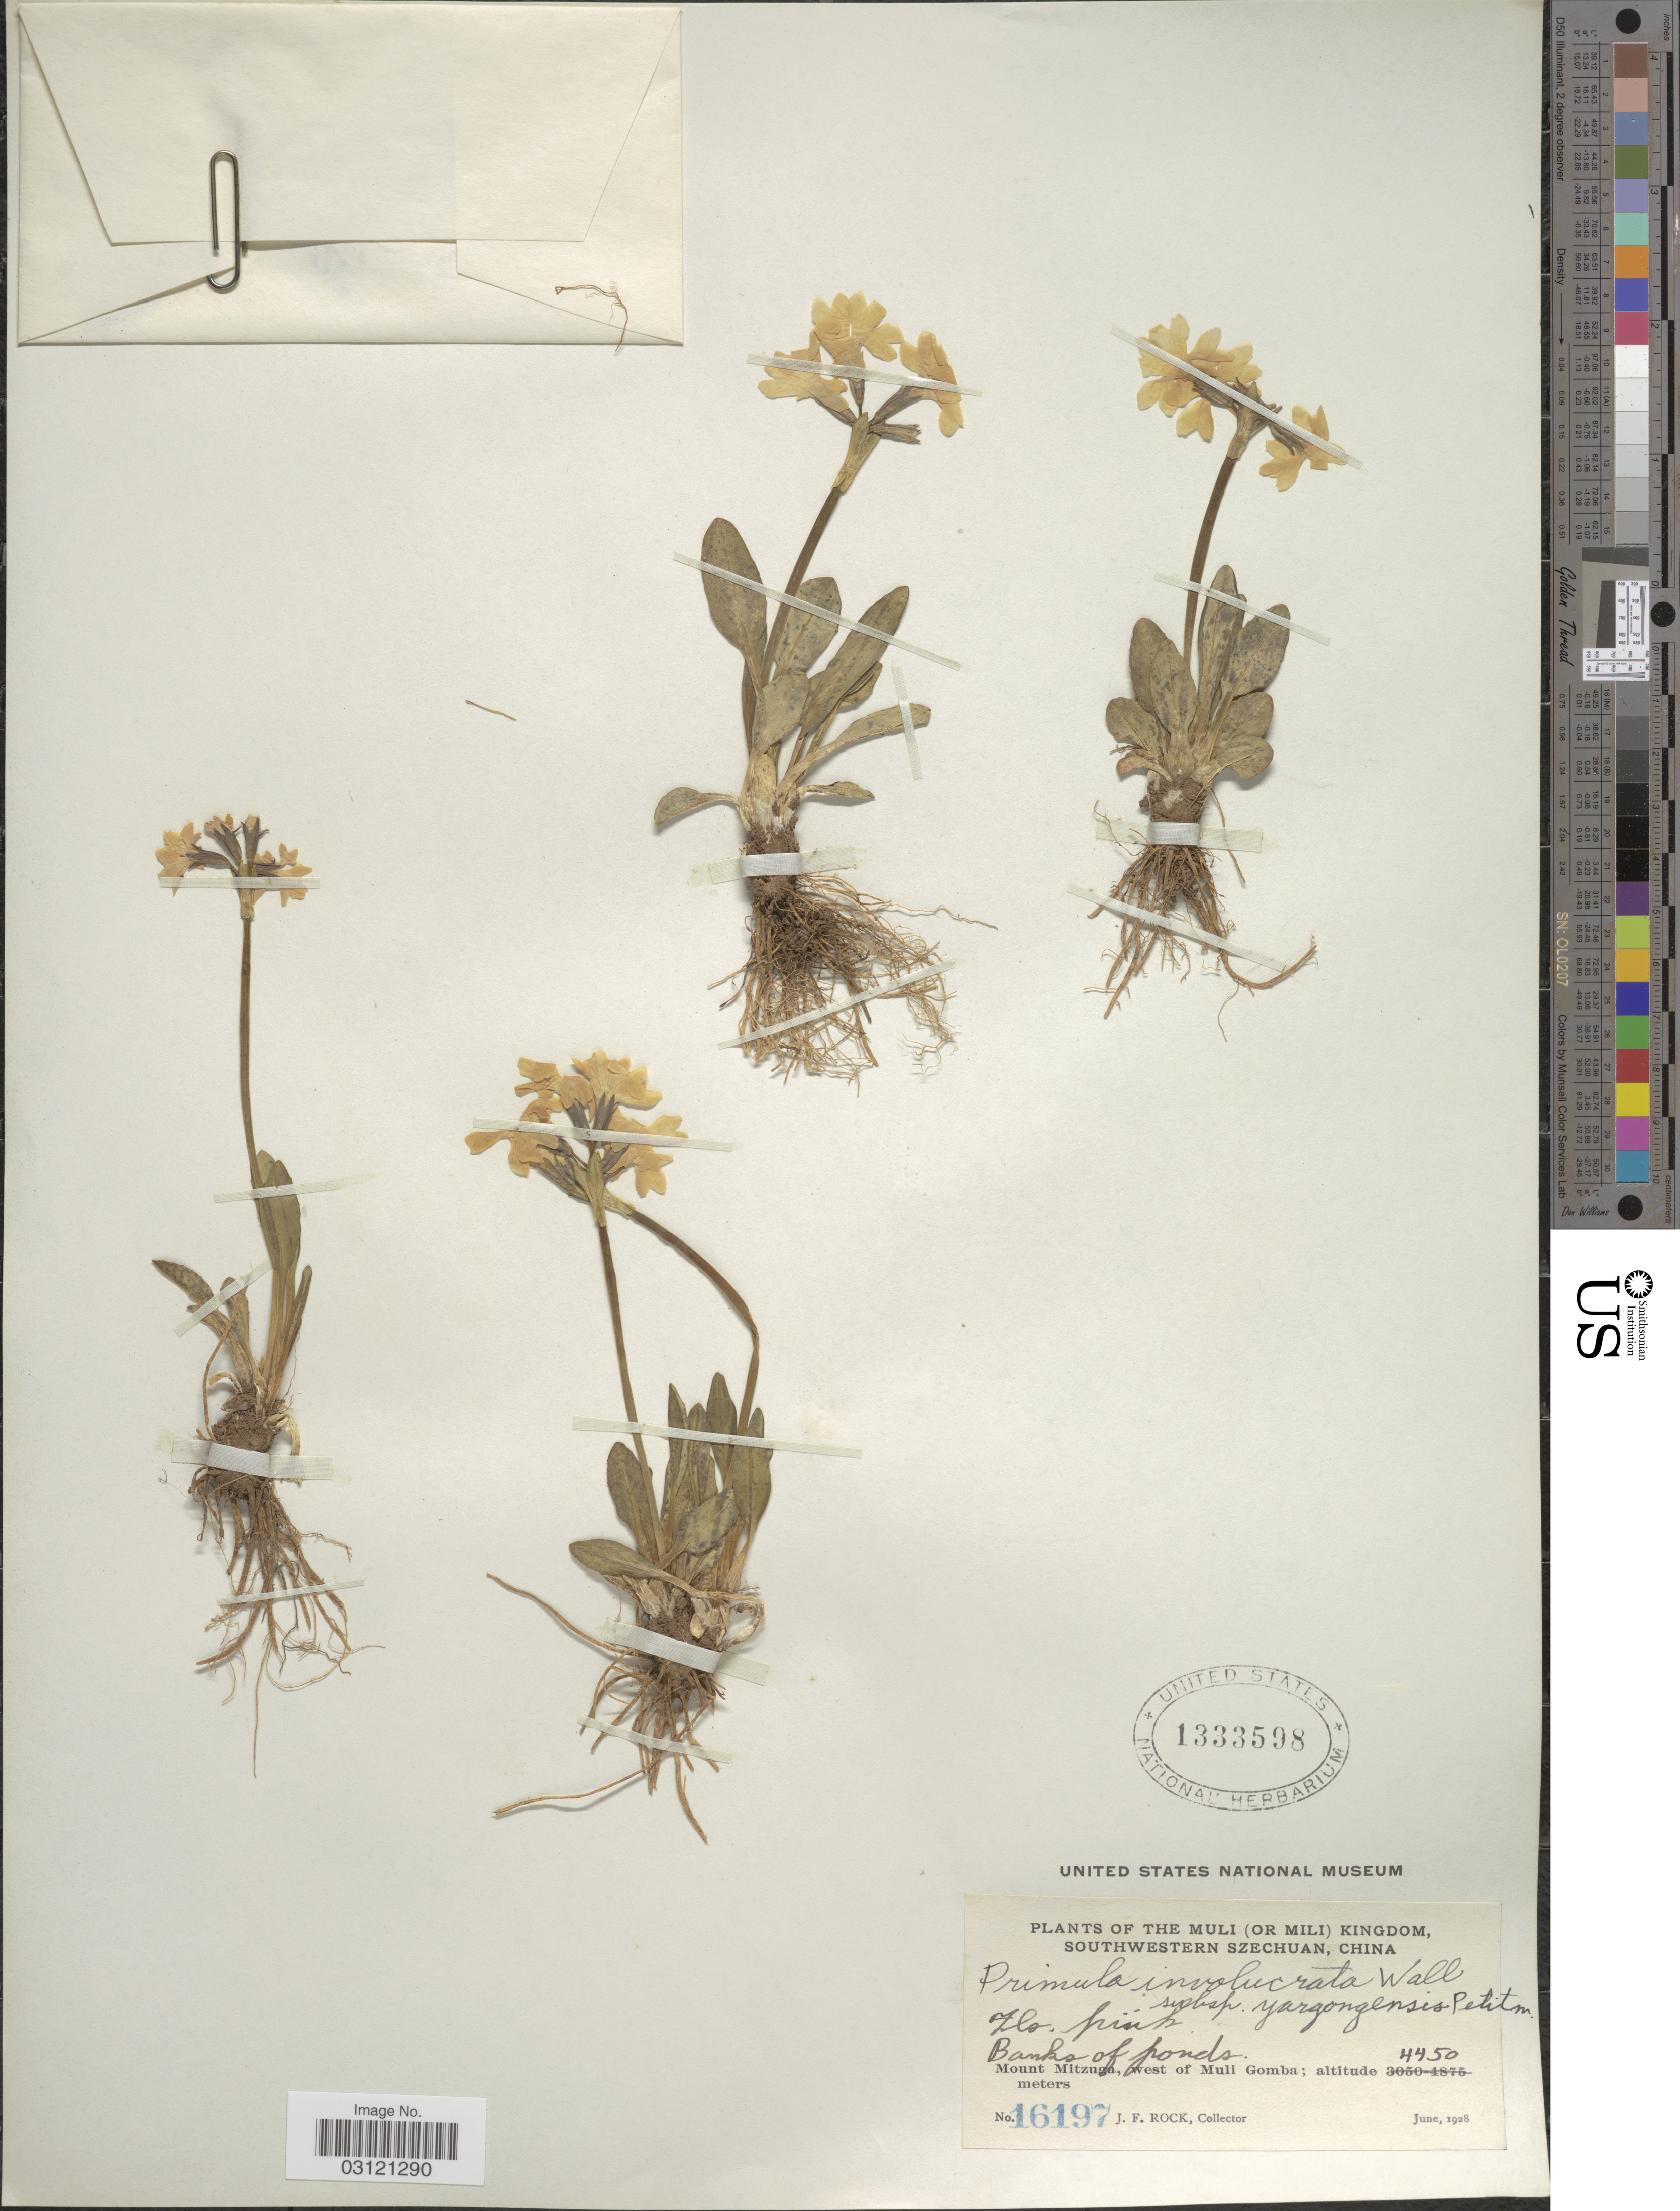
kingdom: Plantae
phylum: Tracheophyta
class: Magnoliopsida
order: Ericales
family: Primulaceae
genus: Primula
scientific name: Primula involucrata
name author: Wall. ex Duby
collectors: J. Rock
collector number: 16197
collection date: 1928-06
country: China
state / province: Sichuan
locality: The Muli (Or Mili) Kingdom, Southwestern Szechuan, China, Mount Mitzuga, west of Muli Gomba.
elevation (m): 4450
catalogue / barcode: US 1333598